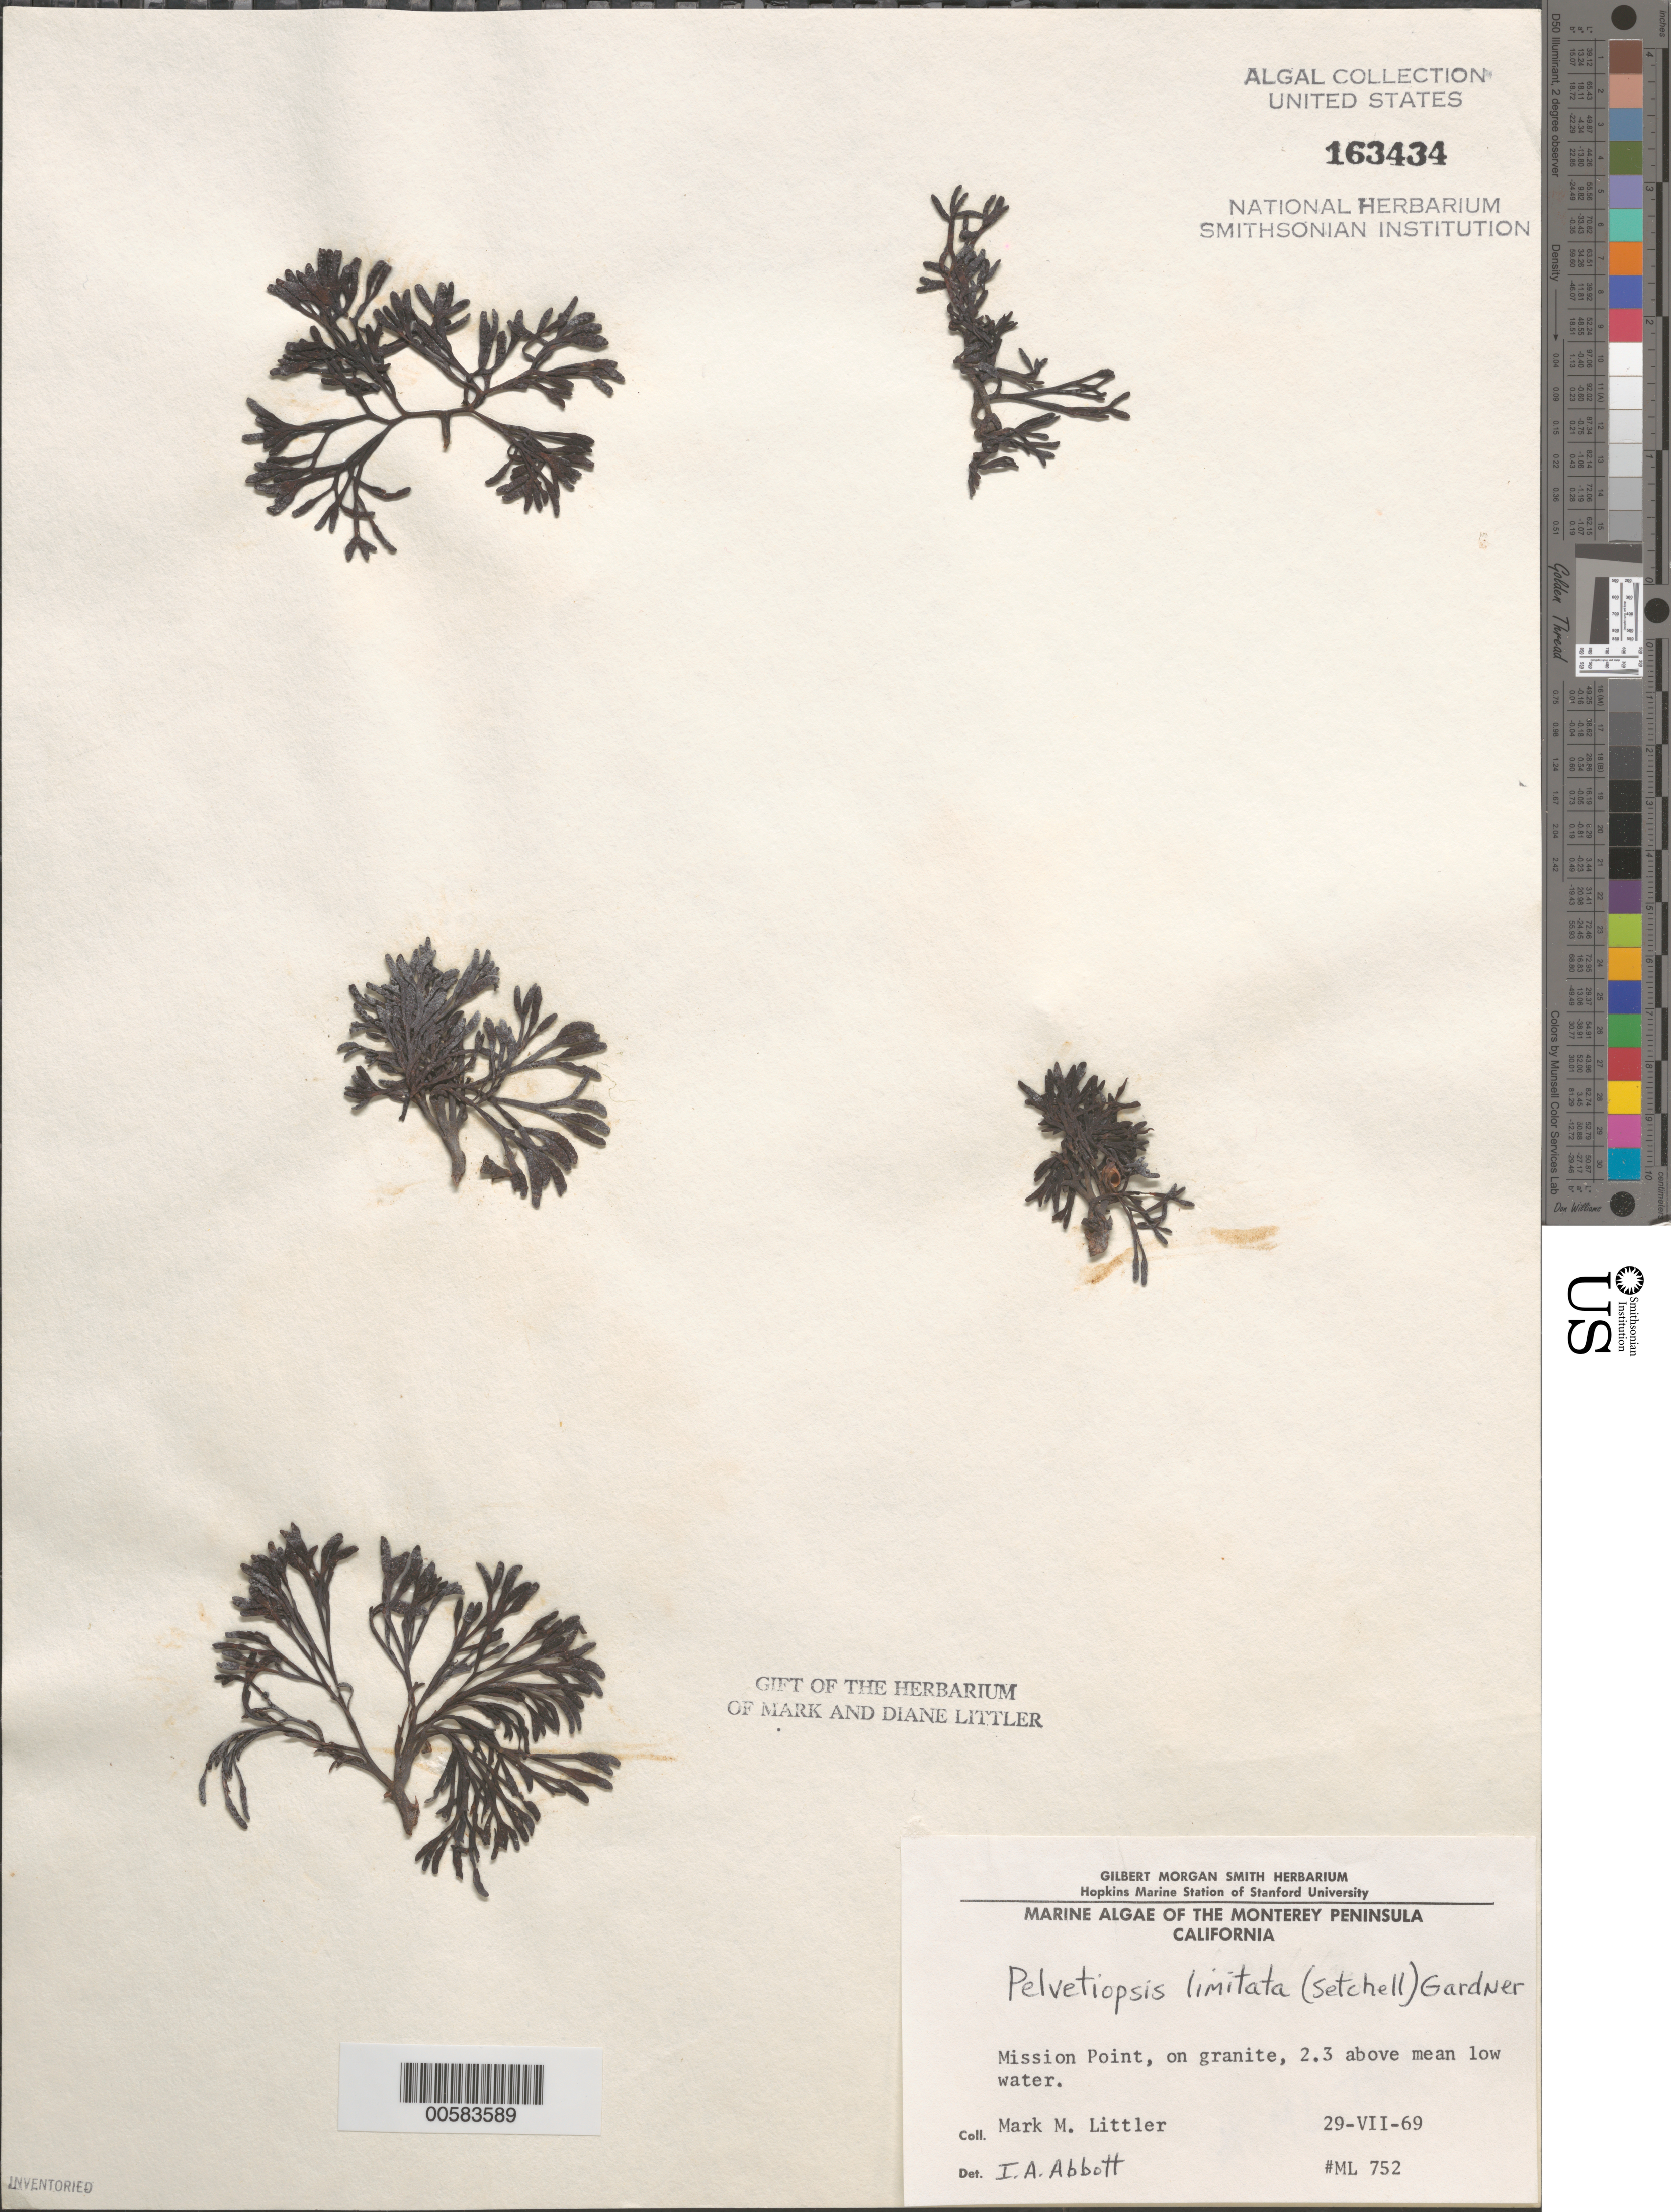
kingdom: Chromista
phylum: Ochrophyta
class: Phaeophyceae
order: Fucales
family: Fucaceae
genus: Pelvetiopsis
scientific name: Pelvetiopsis limitata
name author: N.L. Gardner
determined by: Abbott, Isabella A.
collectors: M. M. Littler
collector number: ML 752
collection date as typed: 29 Jul 1969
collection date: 1969-07-29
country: United States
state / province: California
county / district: Monterey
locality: Mission Point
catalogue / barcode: US 163434